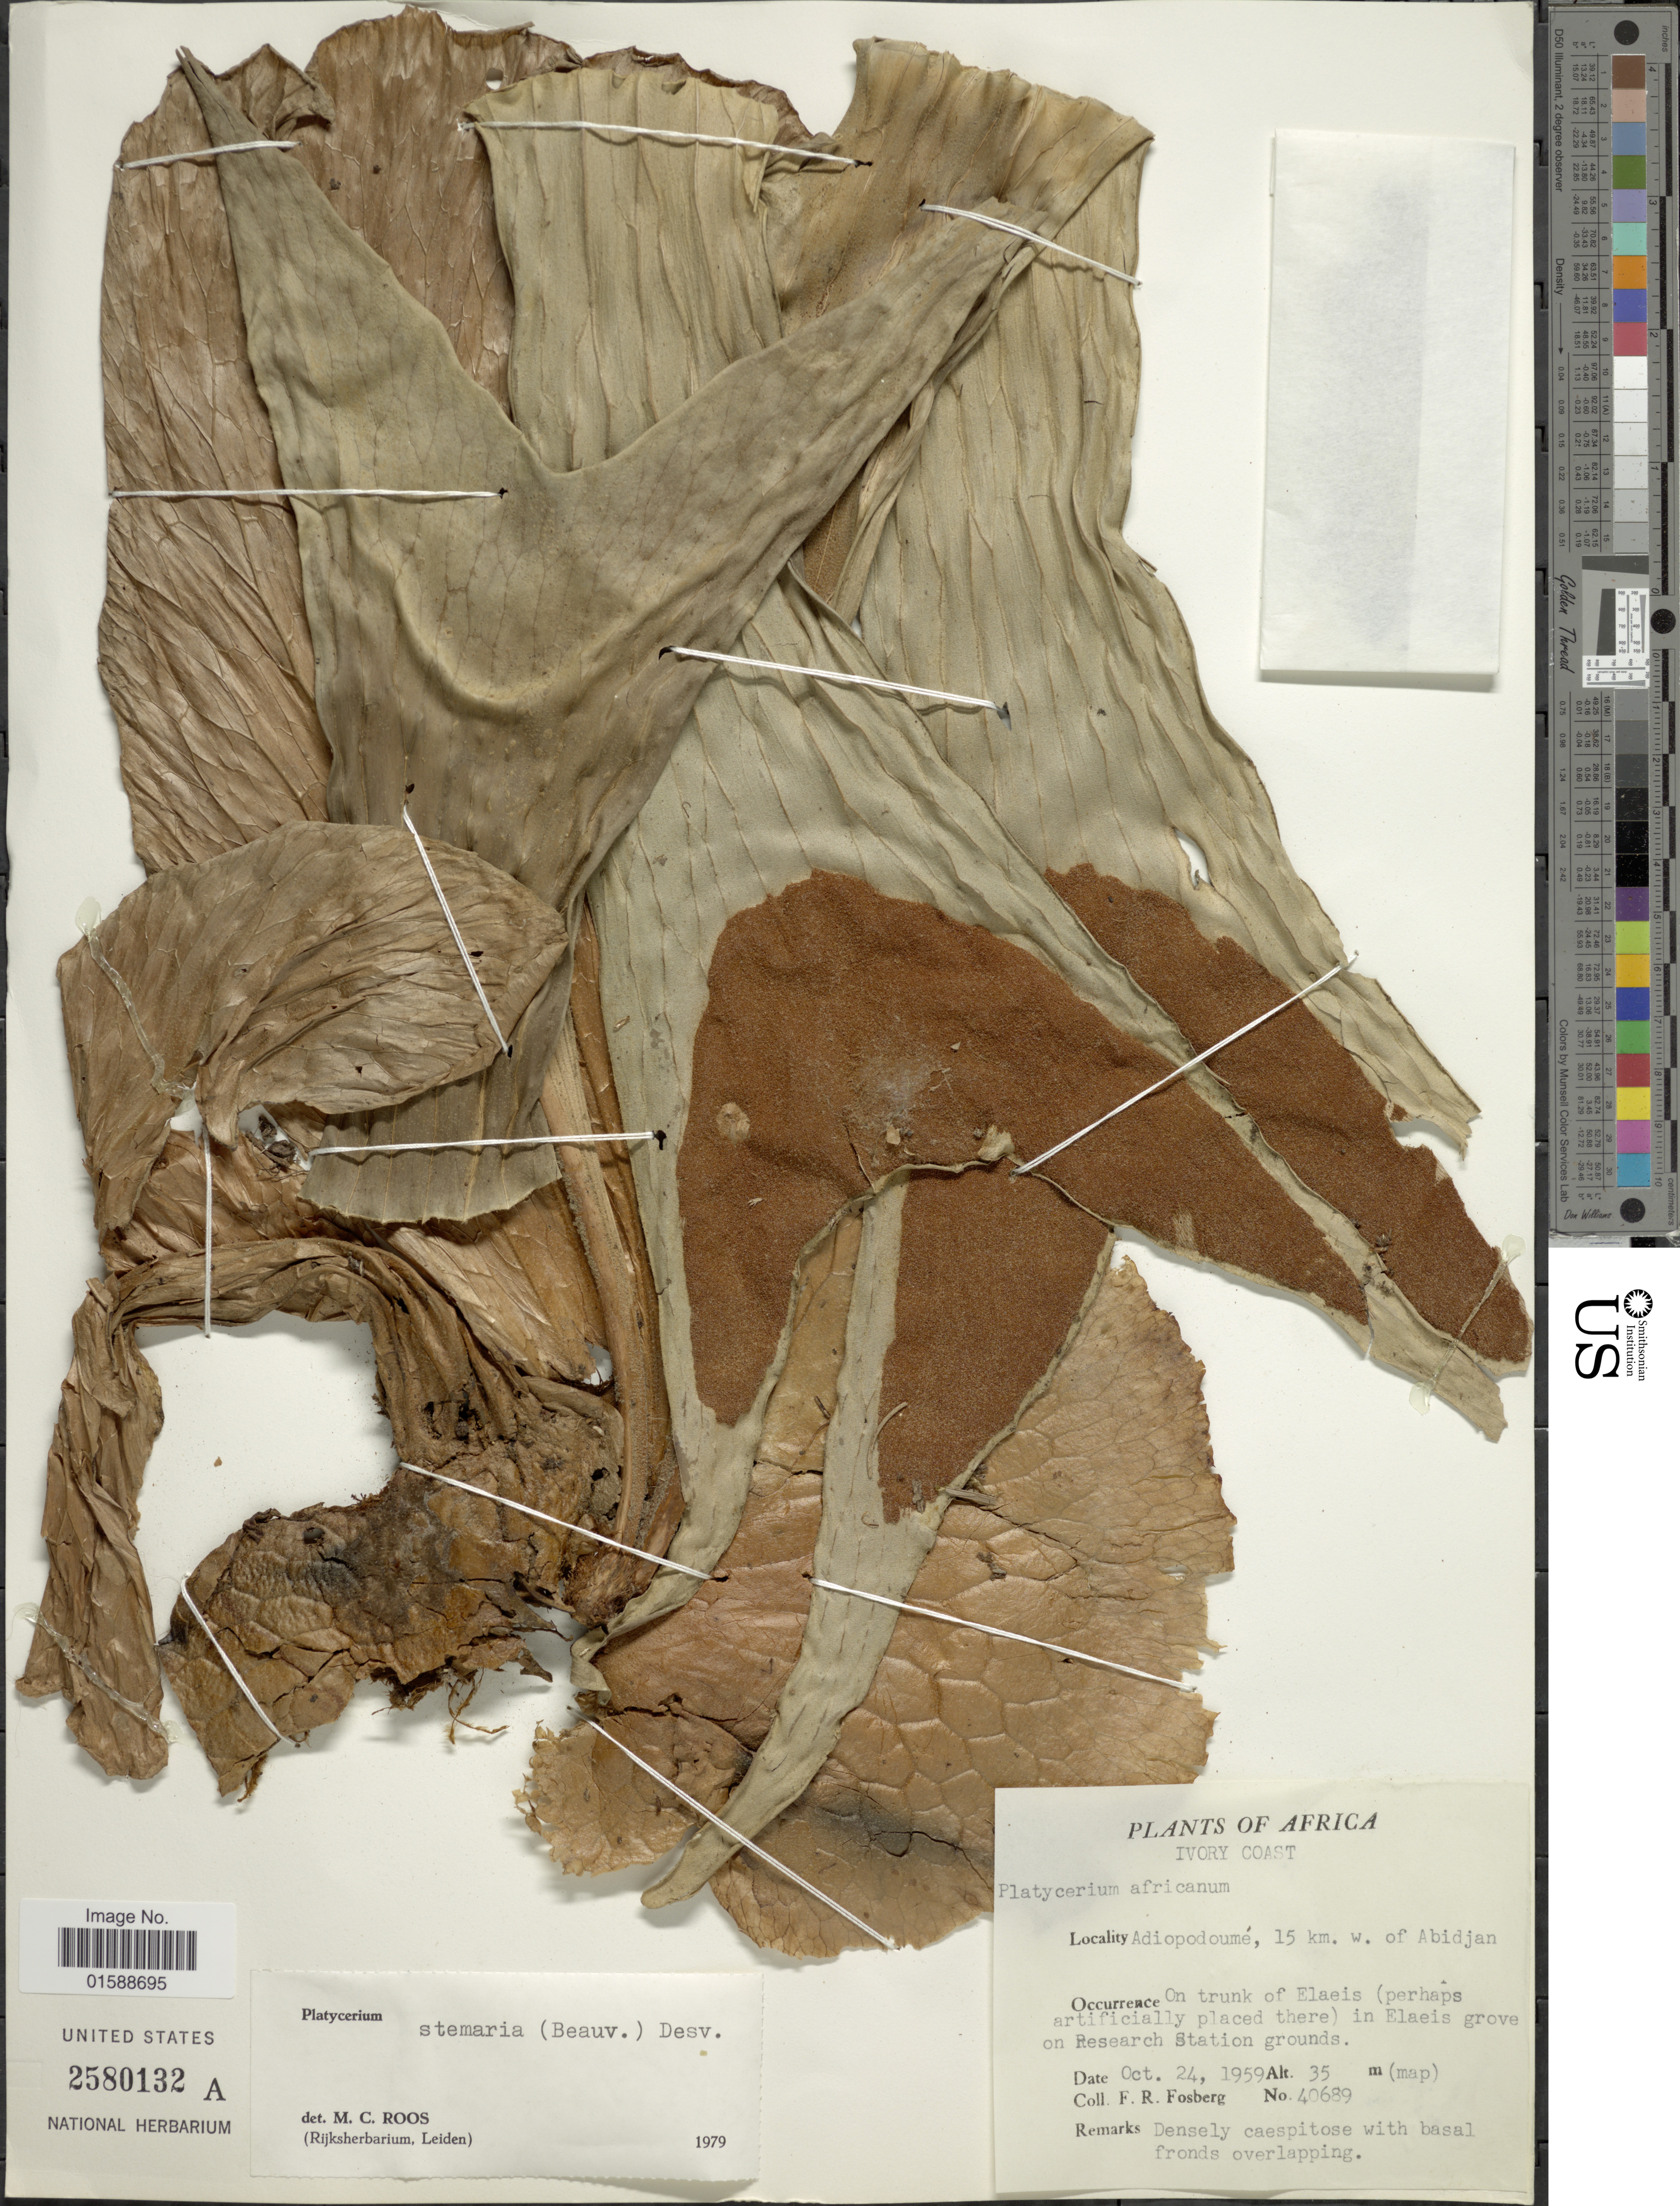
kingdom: Plantae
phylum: Tracheophyta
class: Polypodiopsida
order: Polypodiales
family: Polypodiaceae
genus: Platycerium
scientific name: Platycerium stemaria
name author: (P. Beauv.) Desv.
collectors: F. R. Fosberg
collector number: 40689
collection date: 1959-10-24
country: Ivory Coast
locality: Adiopodoumé, 15 km. w. of Abidjan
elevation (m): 35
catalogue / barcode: US 2580132A